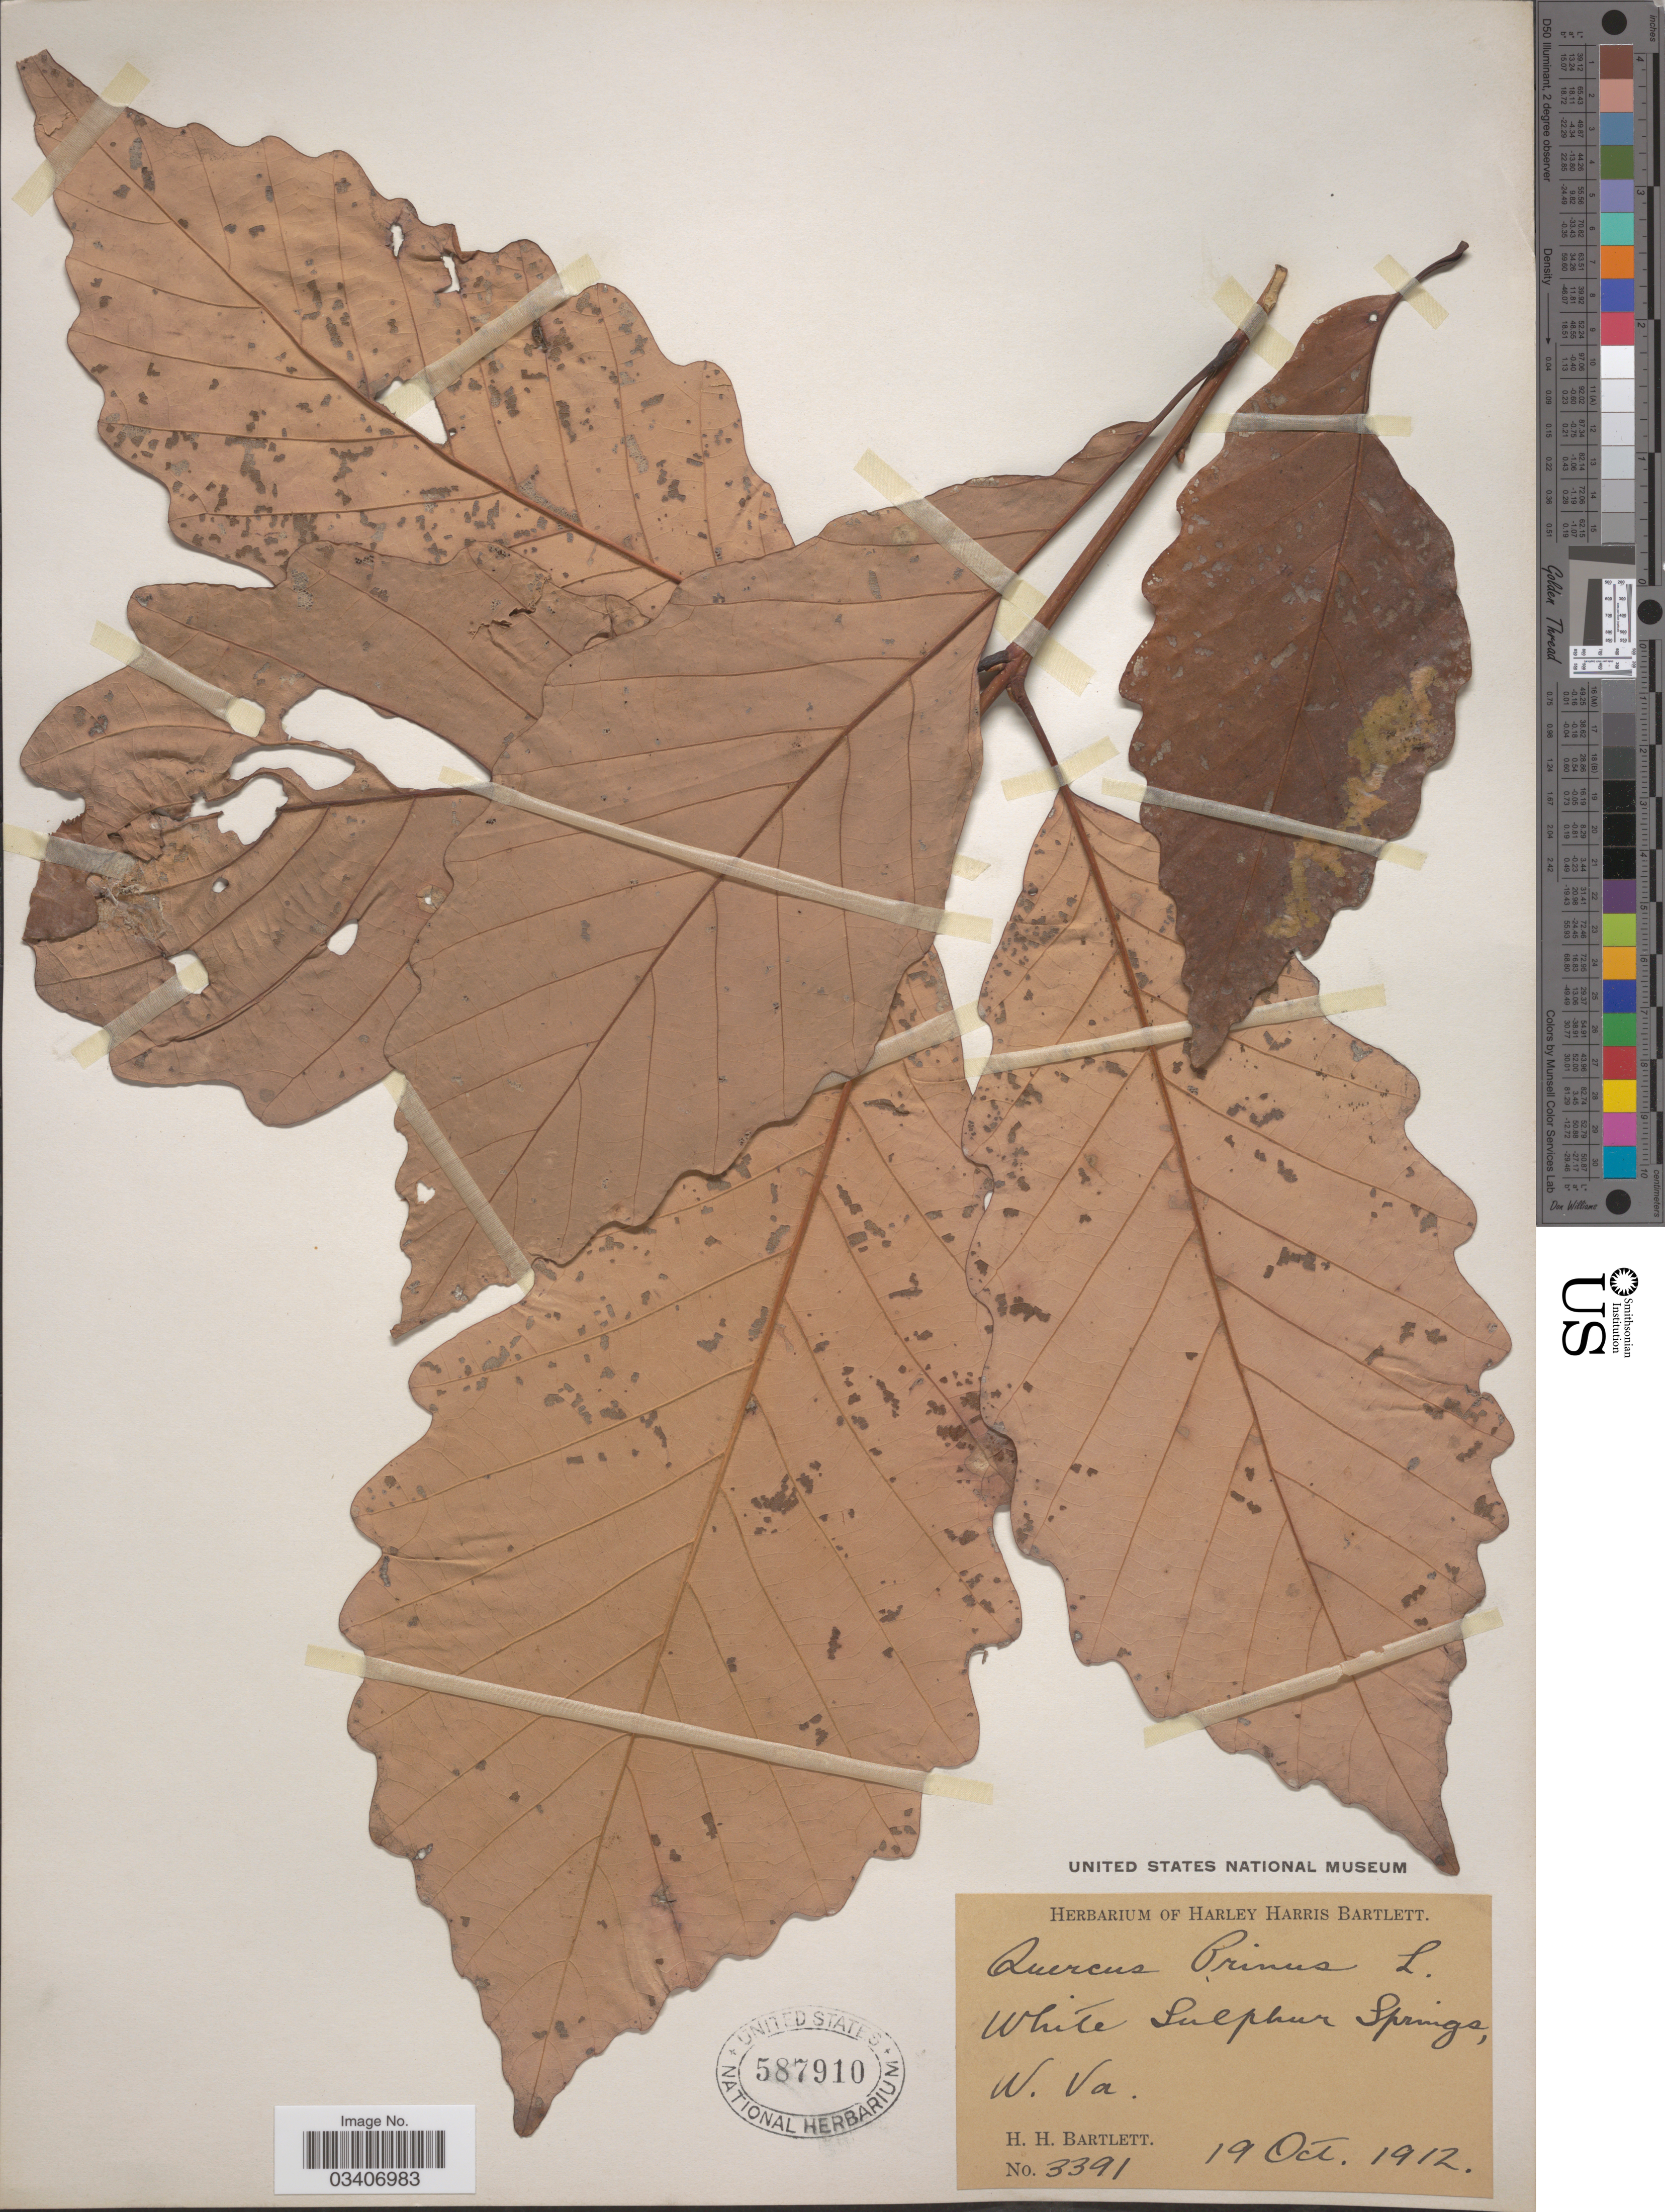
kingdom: Plantae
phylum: Tracheophyta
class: Magnoliopsida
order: Fagales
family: Fagaceae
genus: Quercus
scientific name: Quercus montana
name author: Willd.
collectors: H. H. Bartlett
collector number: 3391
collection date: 1912-10-19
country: United States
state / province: West Virginia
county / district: Greenbrier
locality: White Sulphur Springs.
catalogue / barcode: US 587910